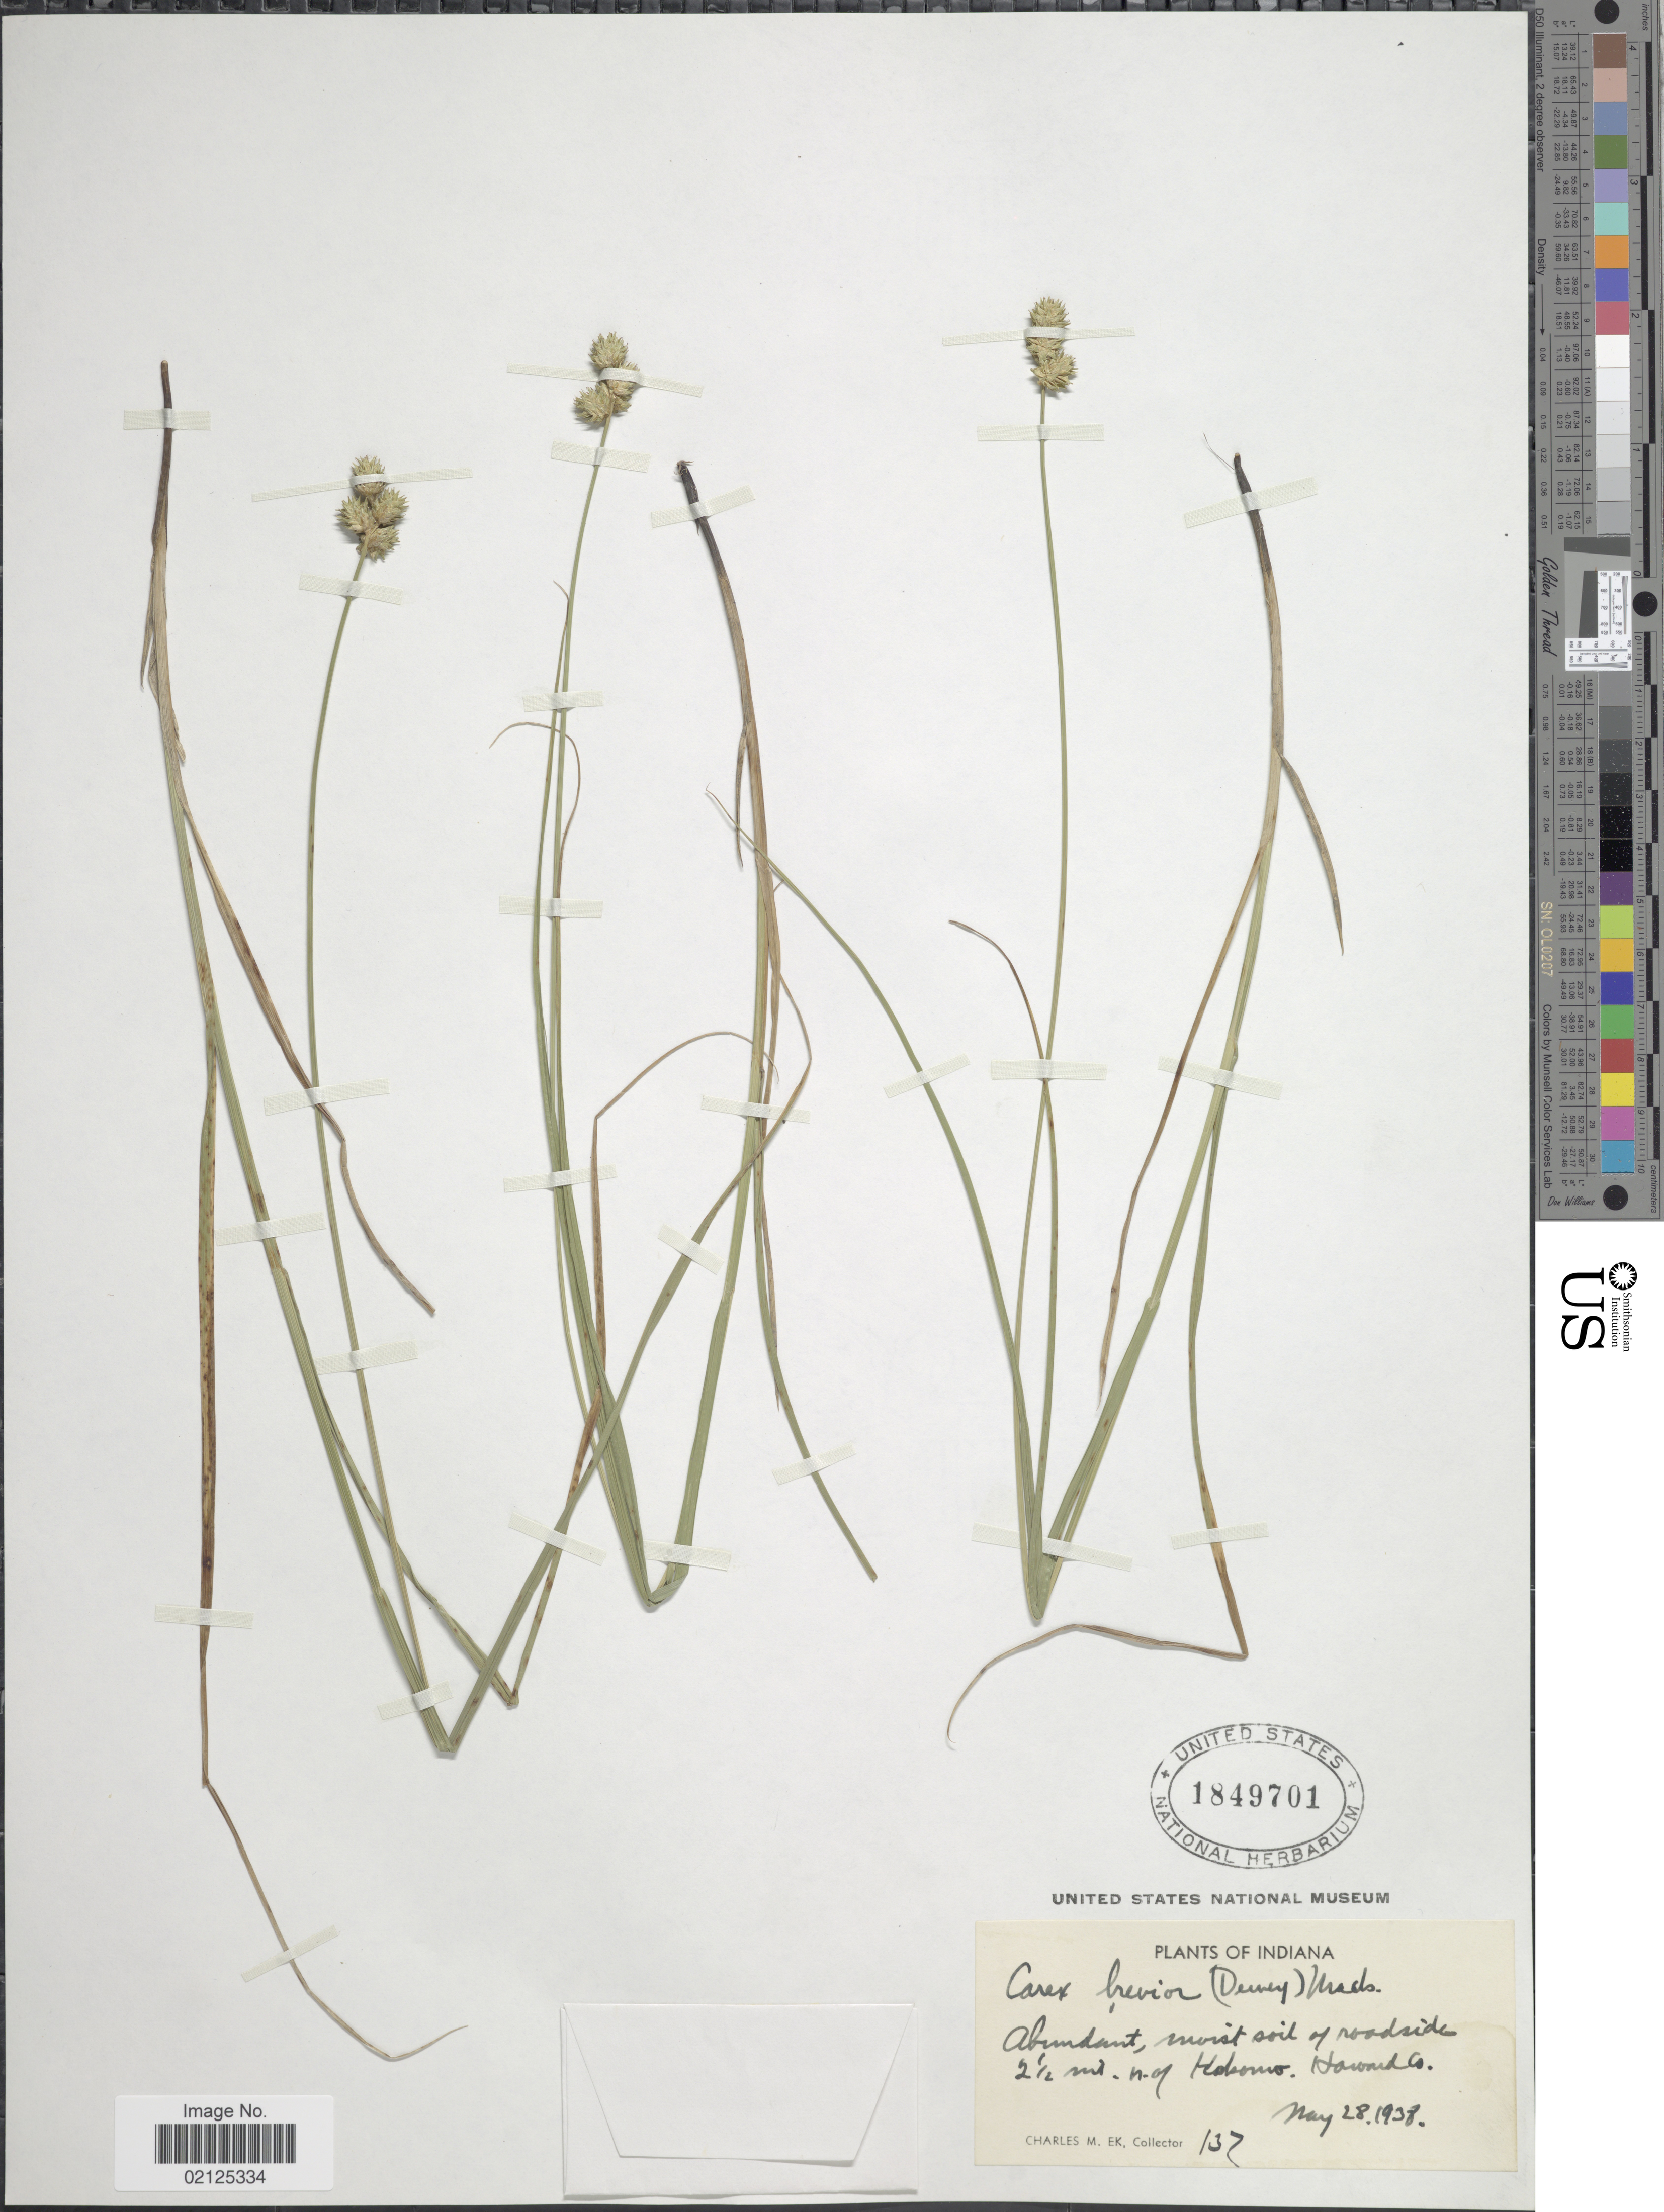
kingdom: Plantae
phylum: Tracheophyta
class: Liliopsida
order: Poales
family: Cyperaceae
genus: Carex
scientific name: Carex molesta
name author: Mack.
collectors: C. Ek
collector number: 137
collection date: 1938-05-28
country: United States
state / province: Indiana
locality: Abundant, moist soil of roadside 2¼ mi. n of Kokomo, Howard Co.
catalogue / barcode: US 1849701